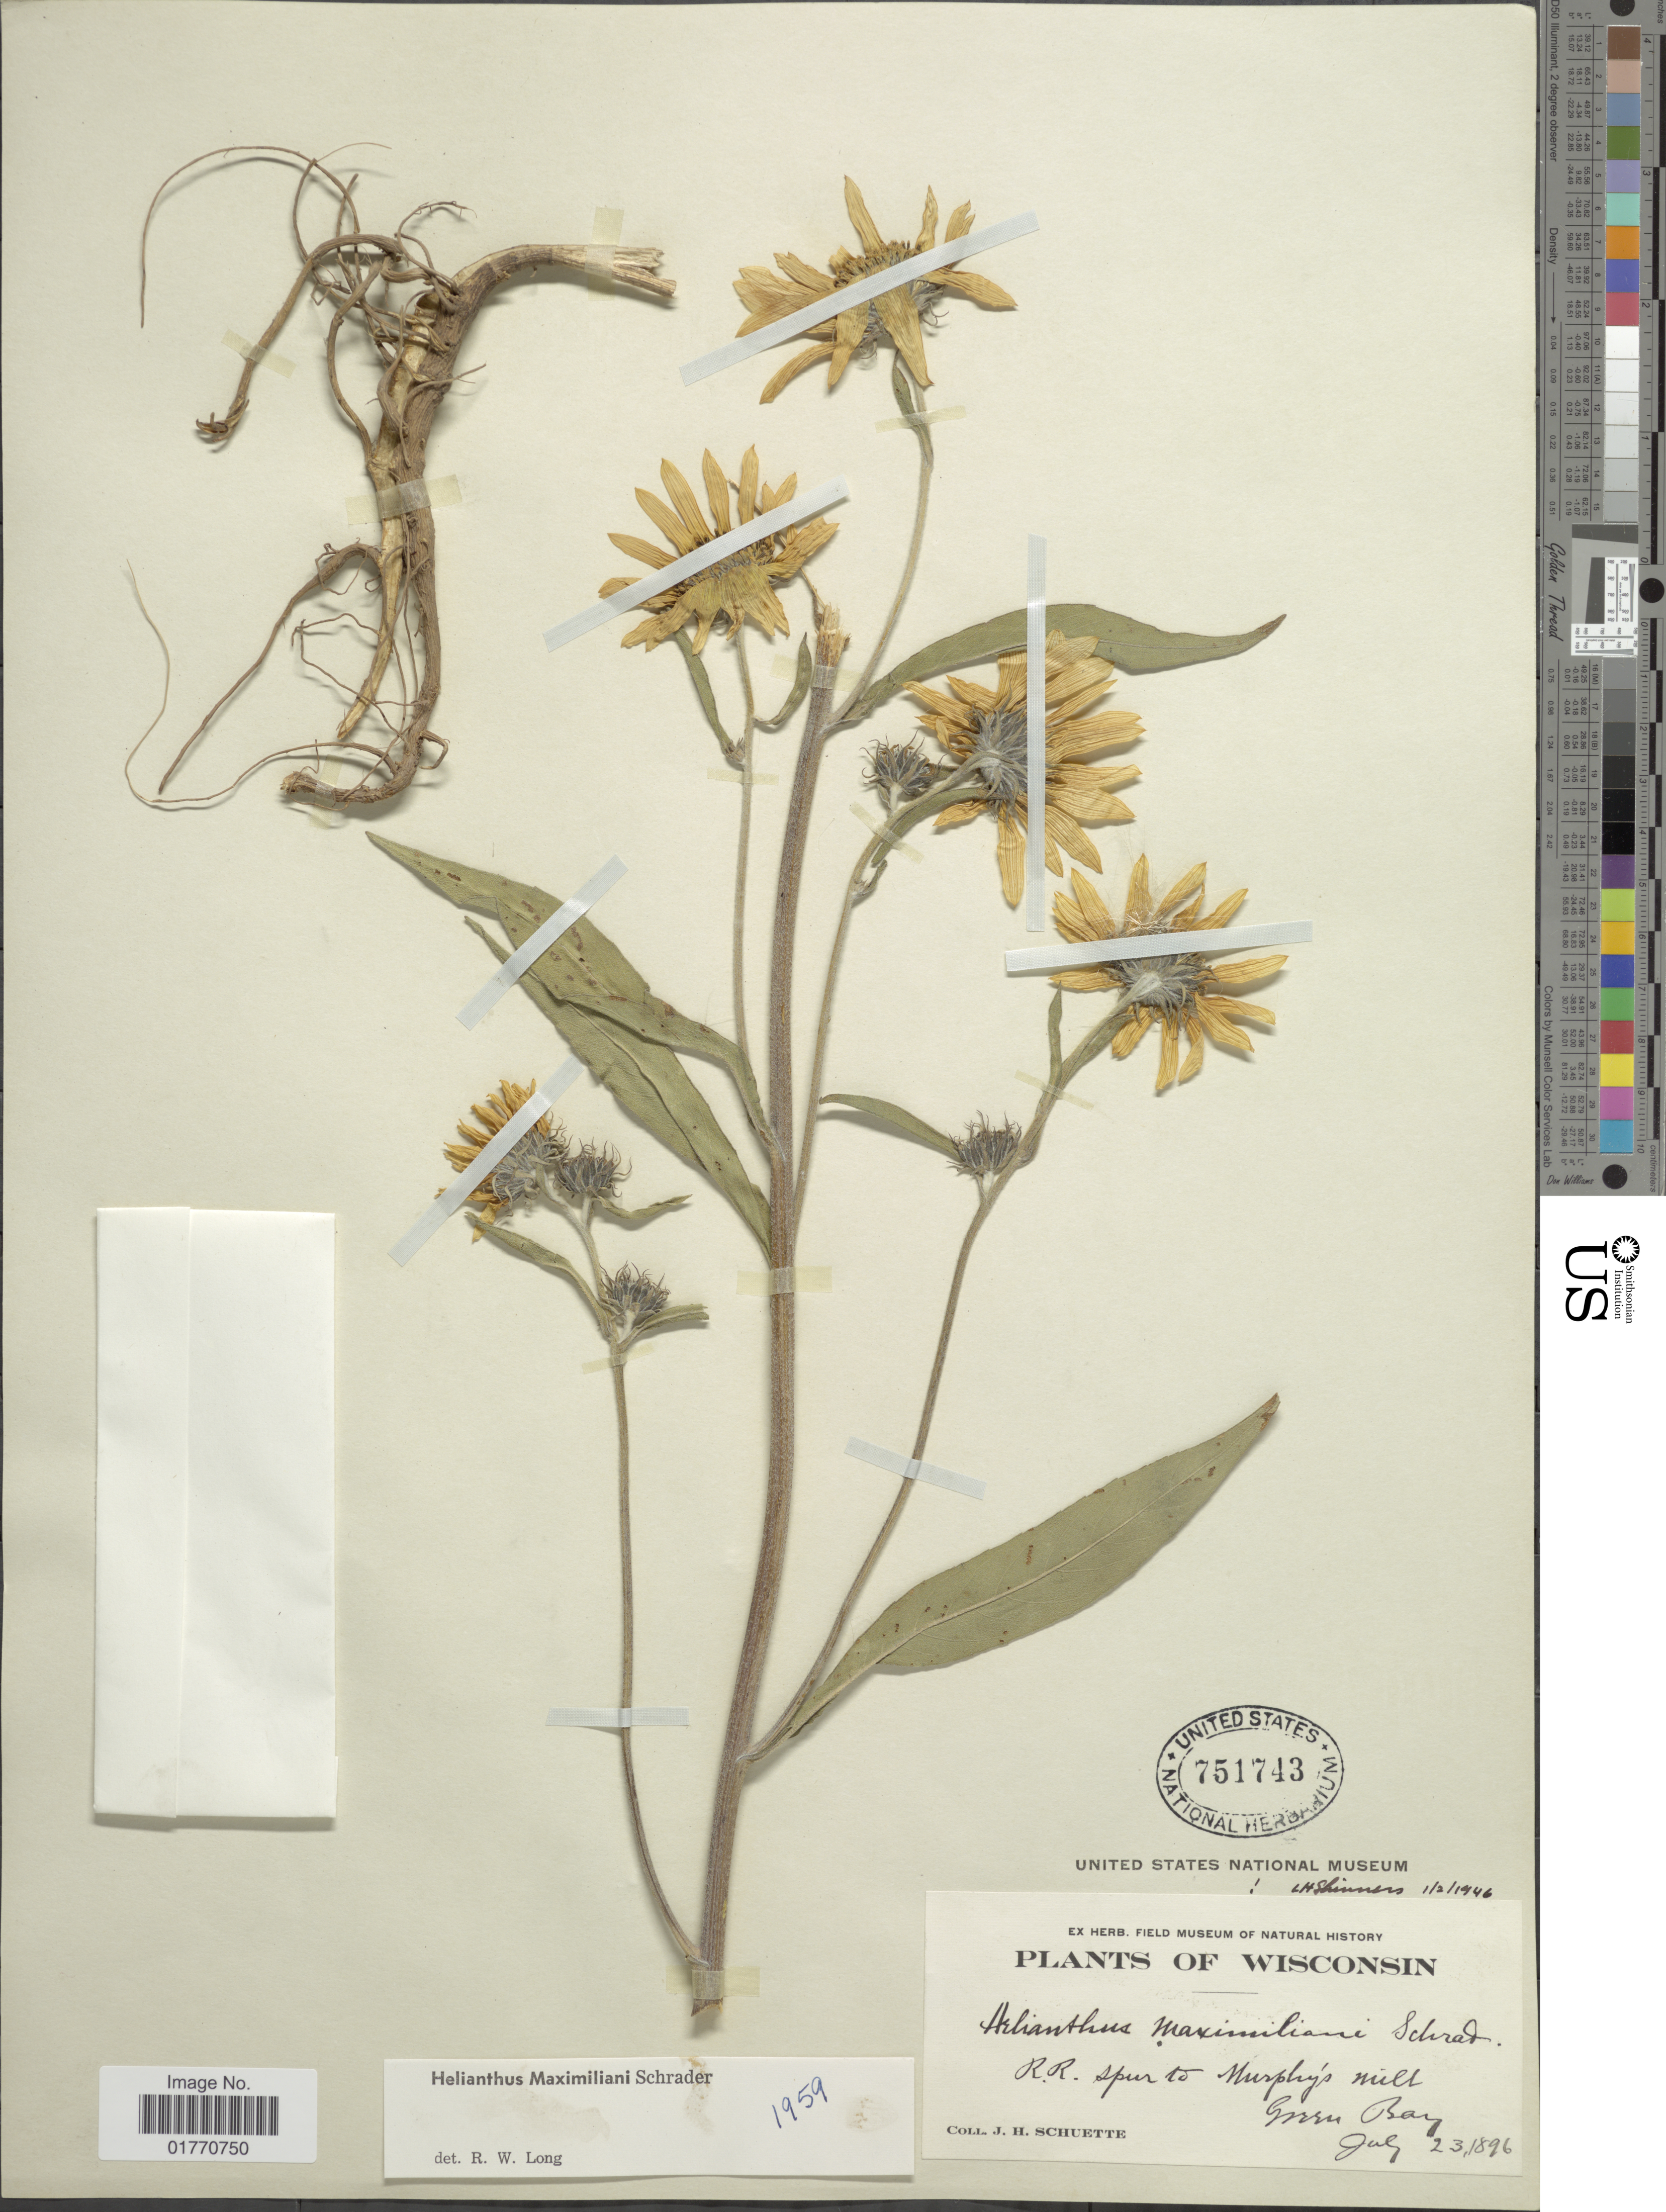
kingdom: Plantae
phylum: Tracheophyta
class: Magnoliopsida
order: Asterales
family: Asteraceae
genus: Helianthus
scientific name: Helianthus maximiliani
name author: Schrad.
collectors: J. H. Schuette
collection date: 1896-07-23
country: United States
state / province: Wisconsin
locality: R.R. Spur to 15 Murphy's Mill, Green Bay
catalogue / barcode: US 751743